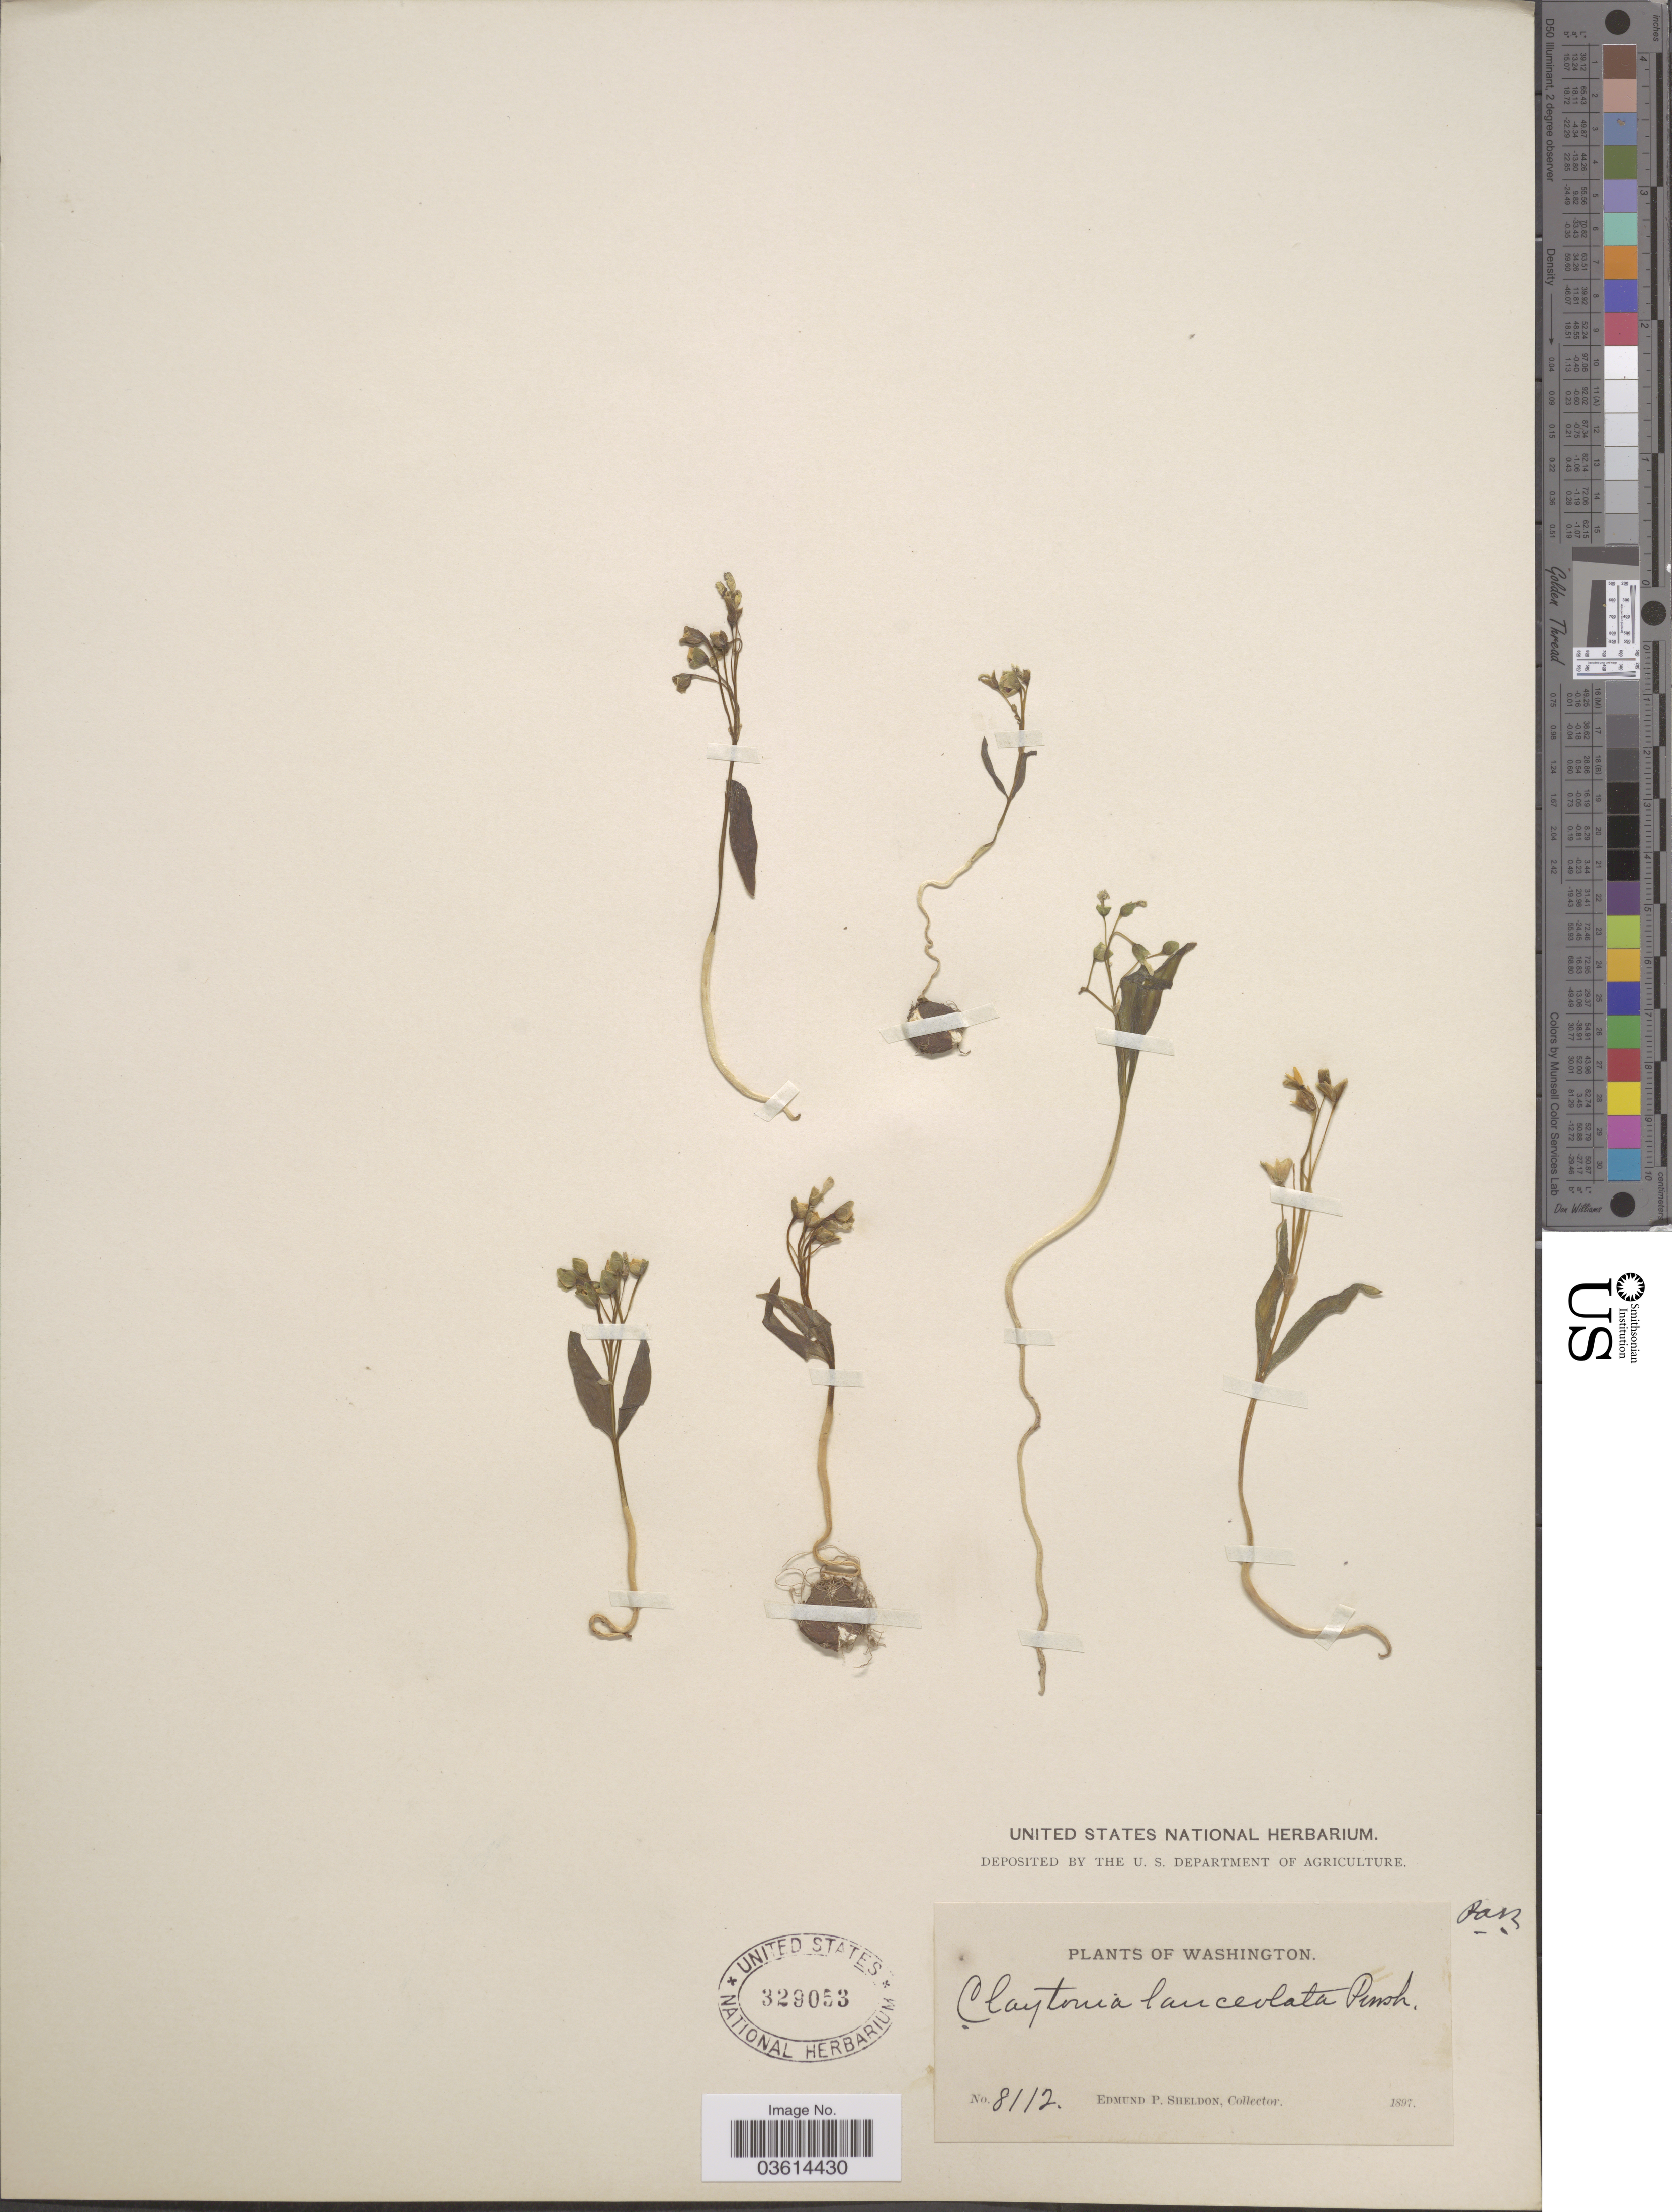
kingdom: Plantae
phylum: Tracheophyta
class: Magnoliopsida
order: Caryophyllales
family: Montiaceae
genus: Claytonia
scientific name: Claytonia lanceolata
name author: Pursh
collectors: E. P. Sheldon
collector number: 8112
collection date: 1897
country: United States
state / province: Washington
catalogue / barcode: US 329053